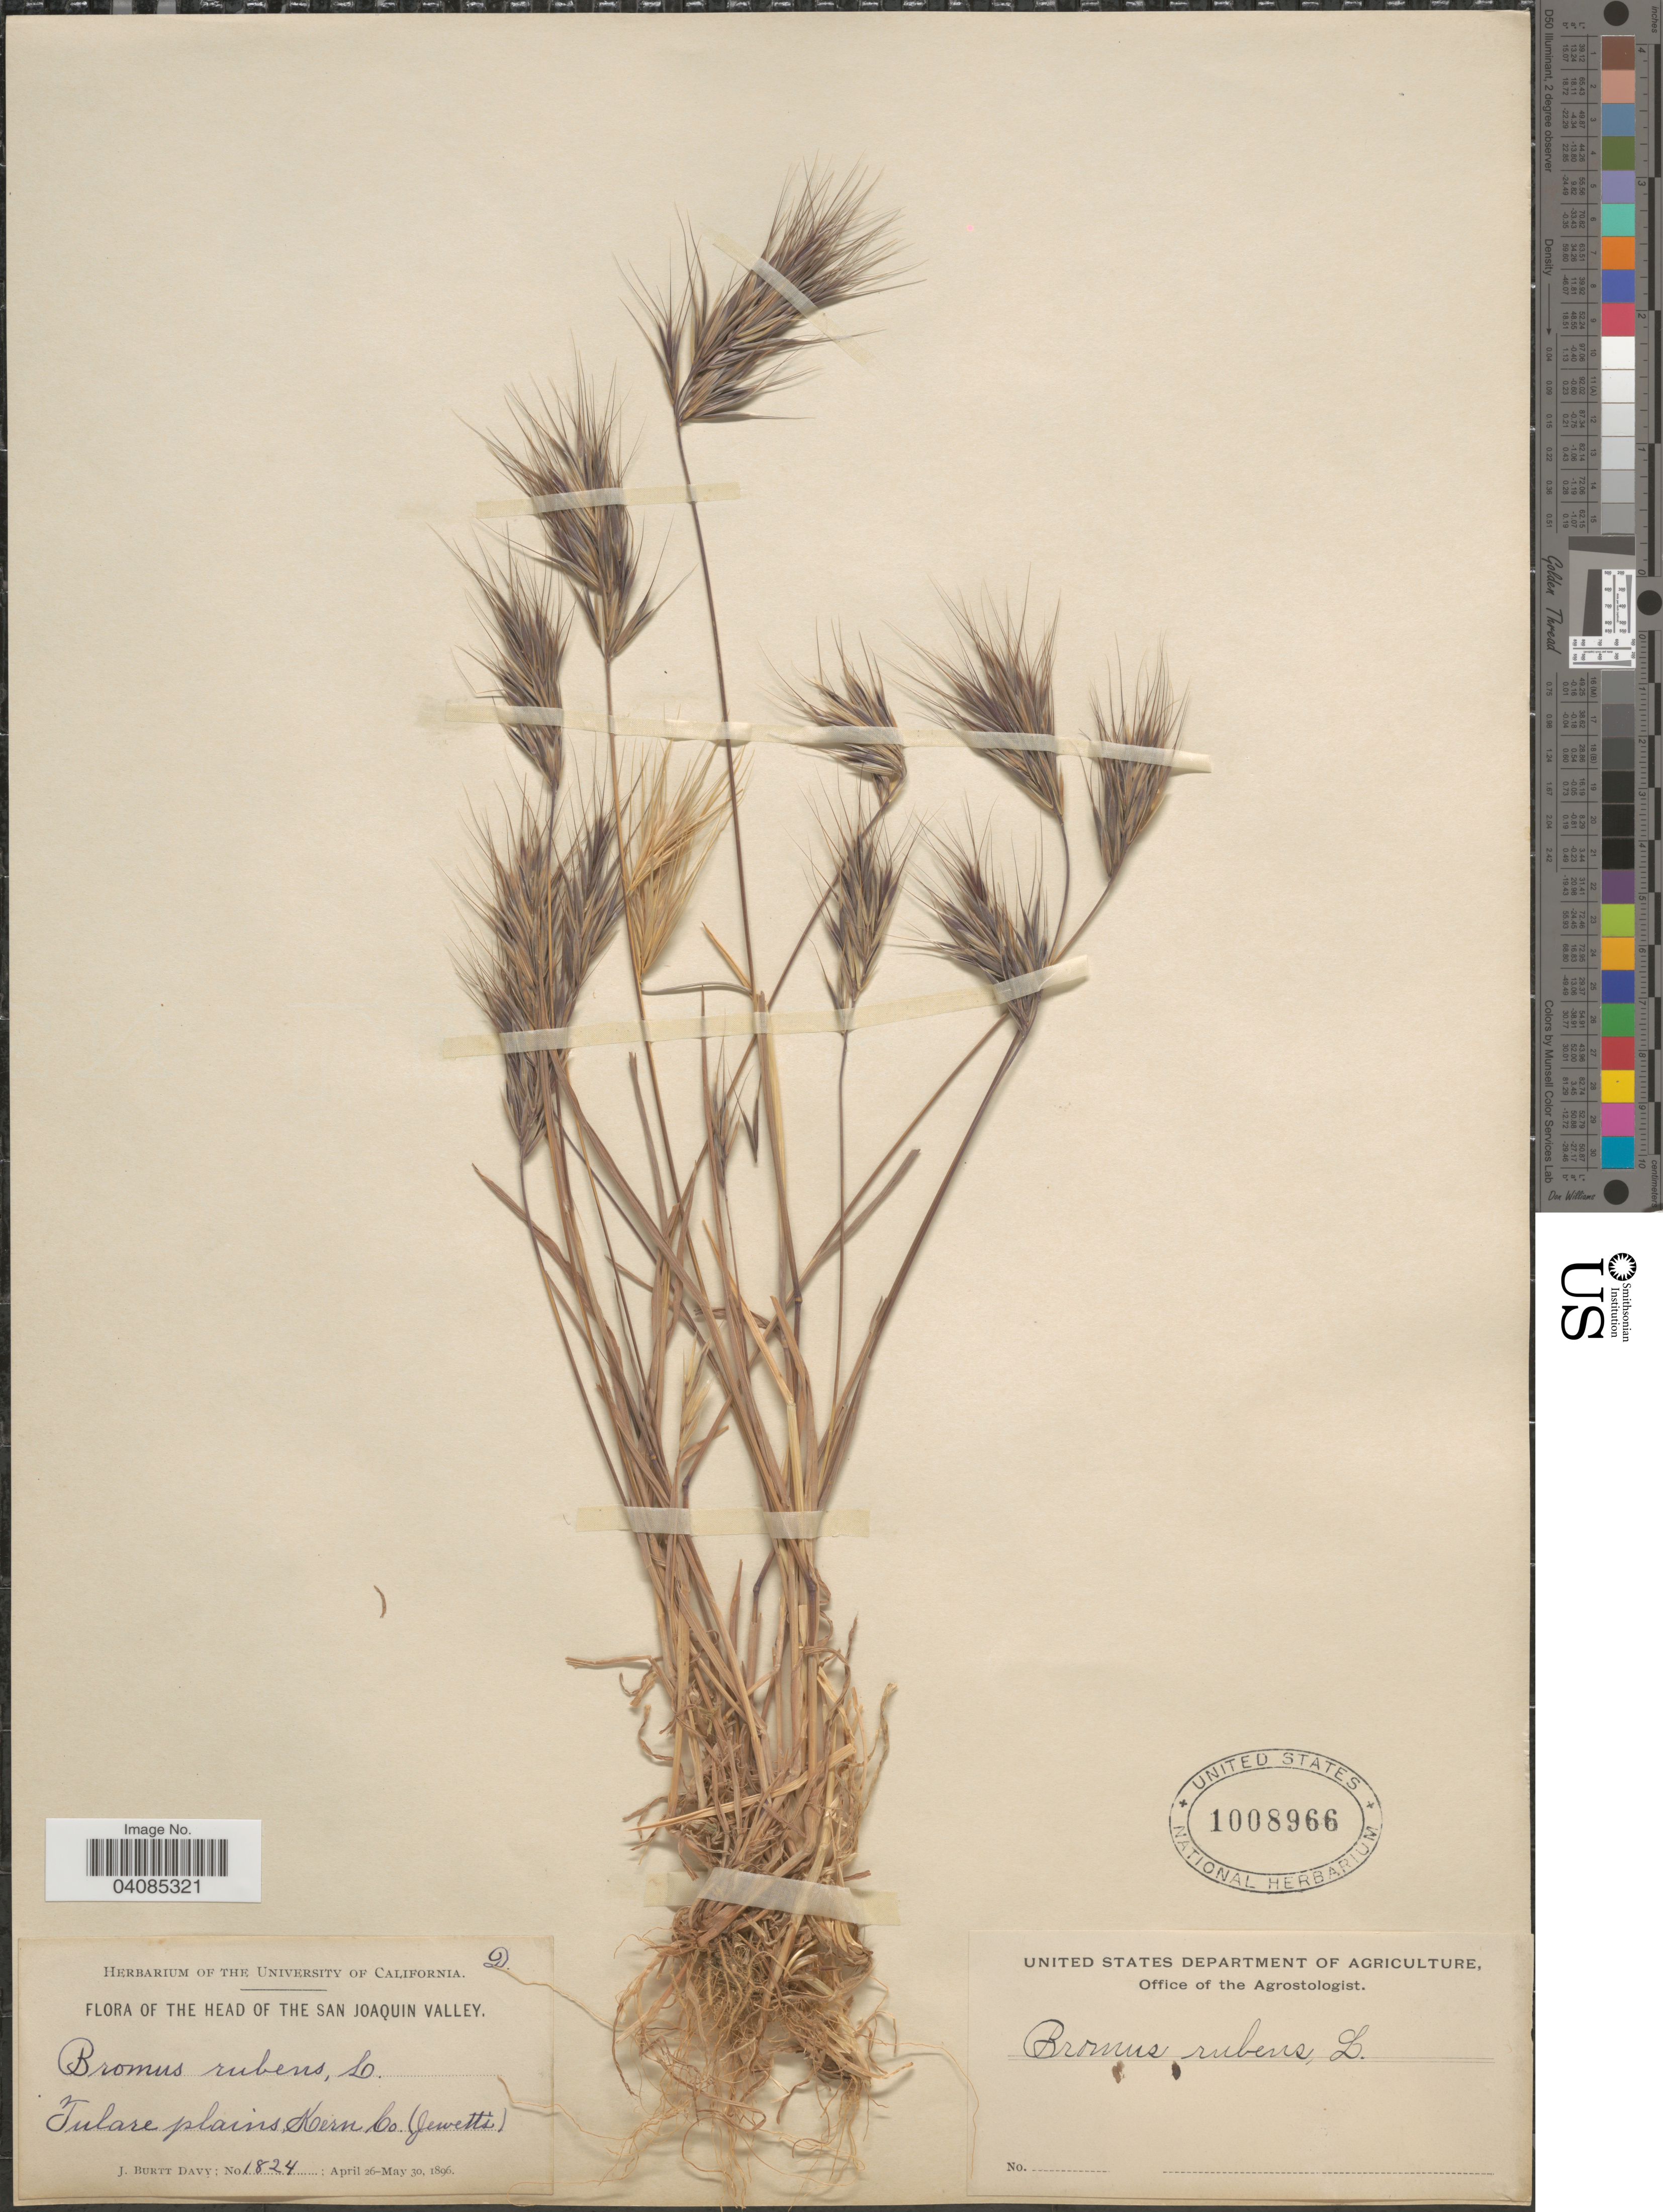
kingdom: Plantae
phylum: Tracheophyta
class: Liliopsida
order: Poales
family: Poaceae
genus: Bromus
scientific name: Bromus rubens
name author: L.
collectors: J. Burtt Davy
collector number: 1824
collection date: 1896-04-26/1896-05-30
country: United States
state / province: California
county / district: Kern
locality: The Head of the San Joaquin Valley. Tulare plains, Kern Co. (Jewett's).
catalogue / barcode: US 1008966